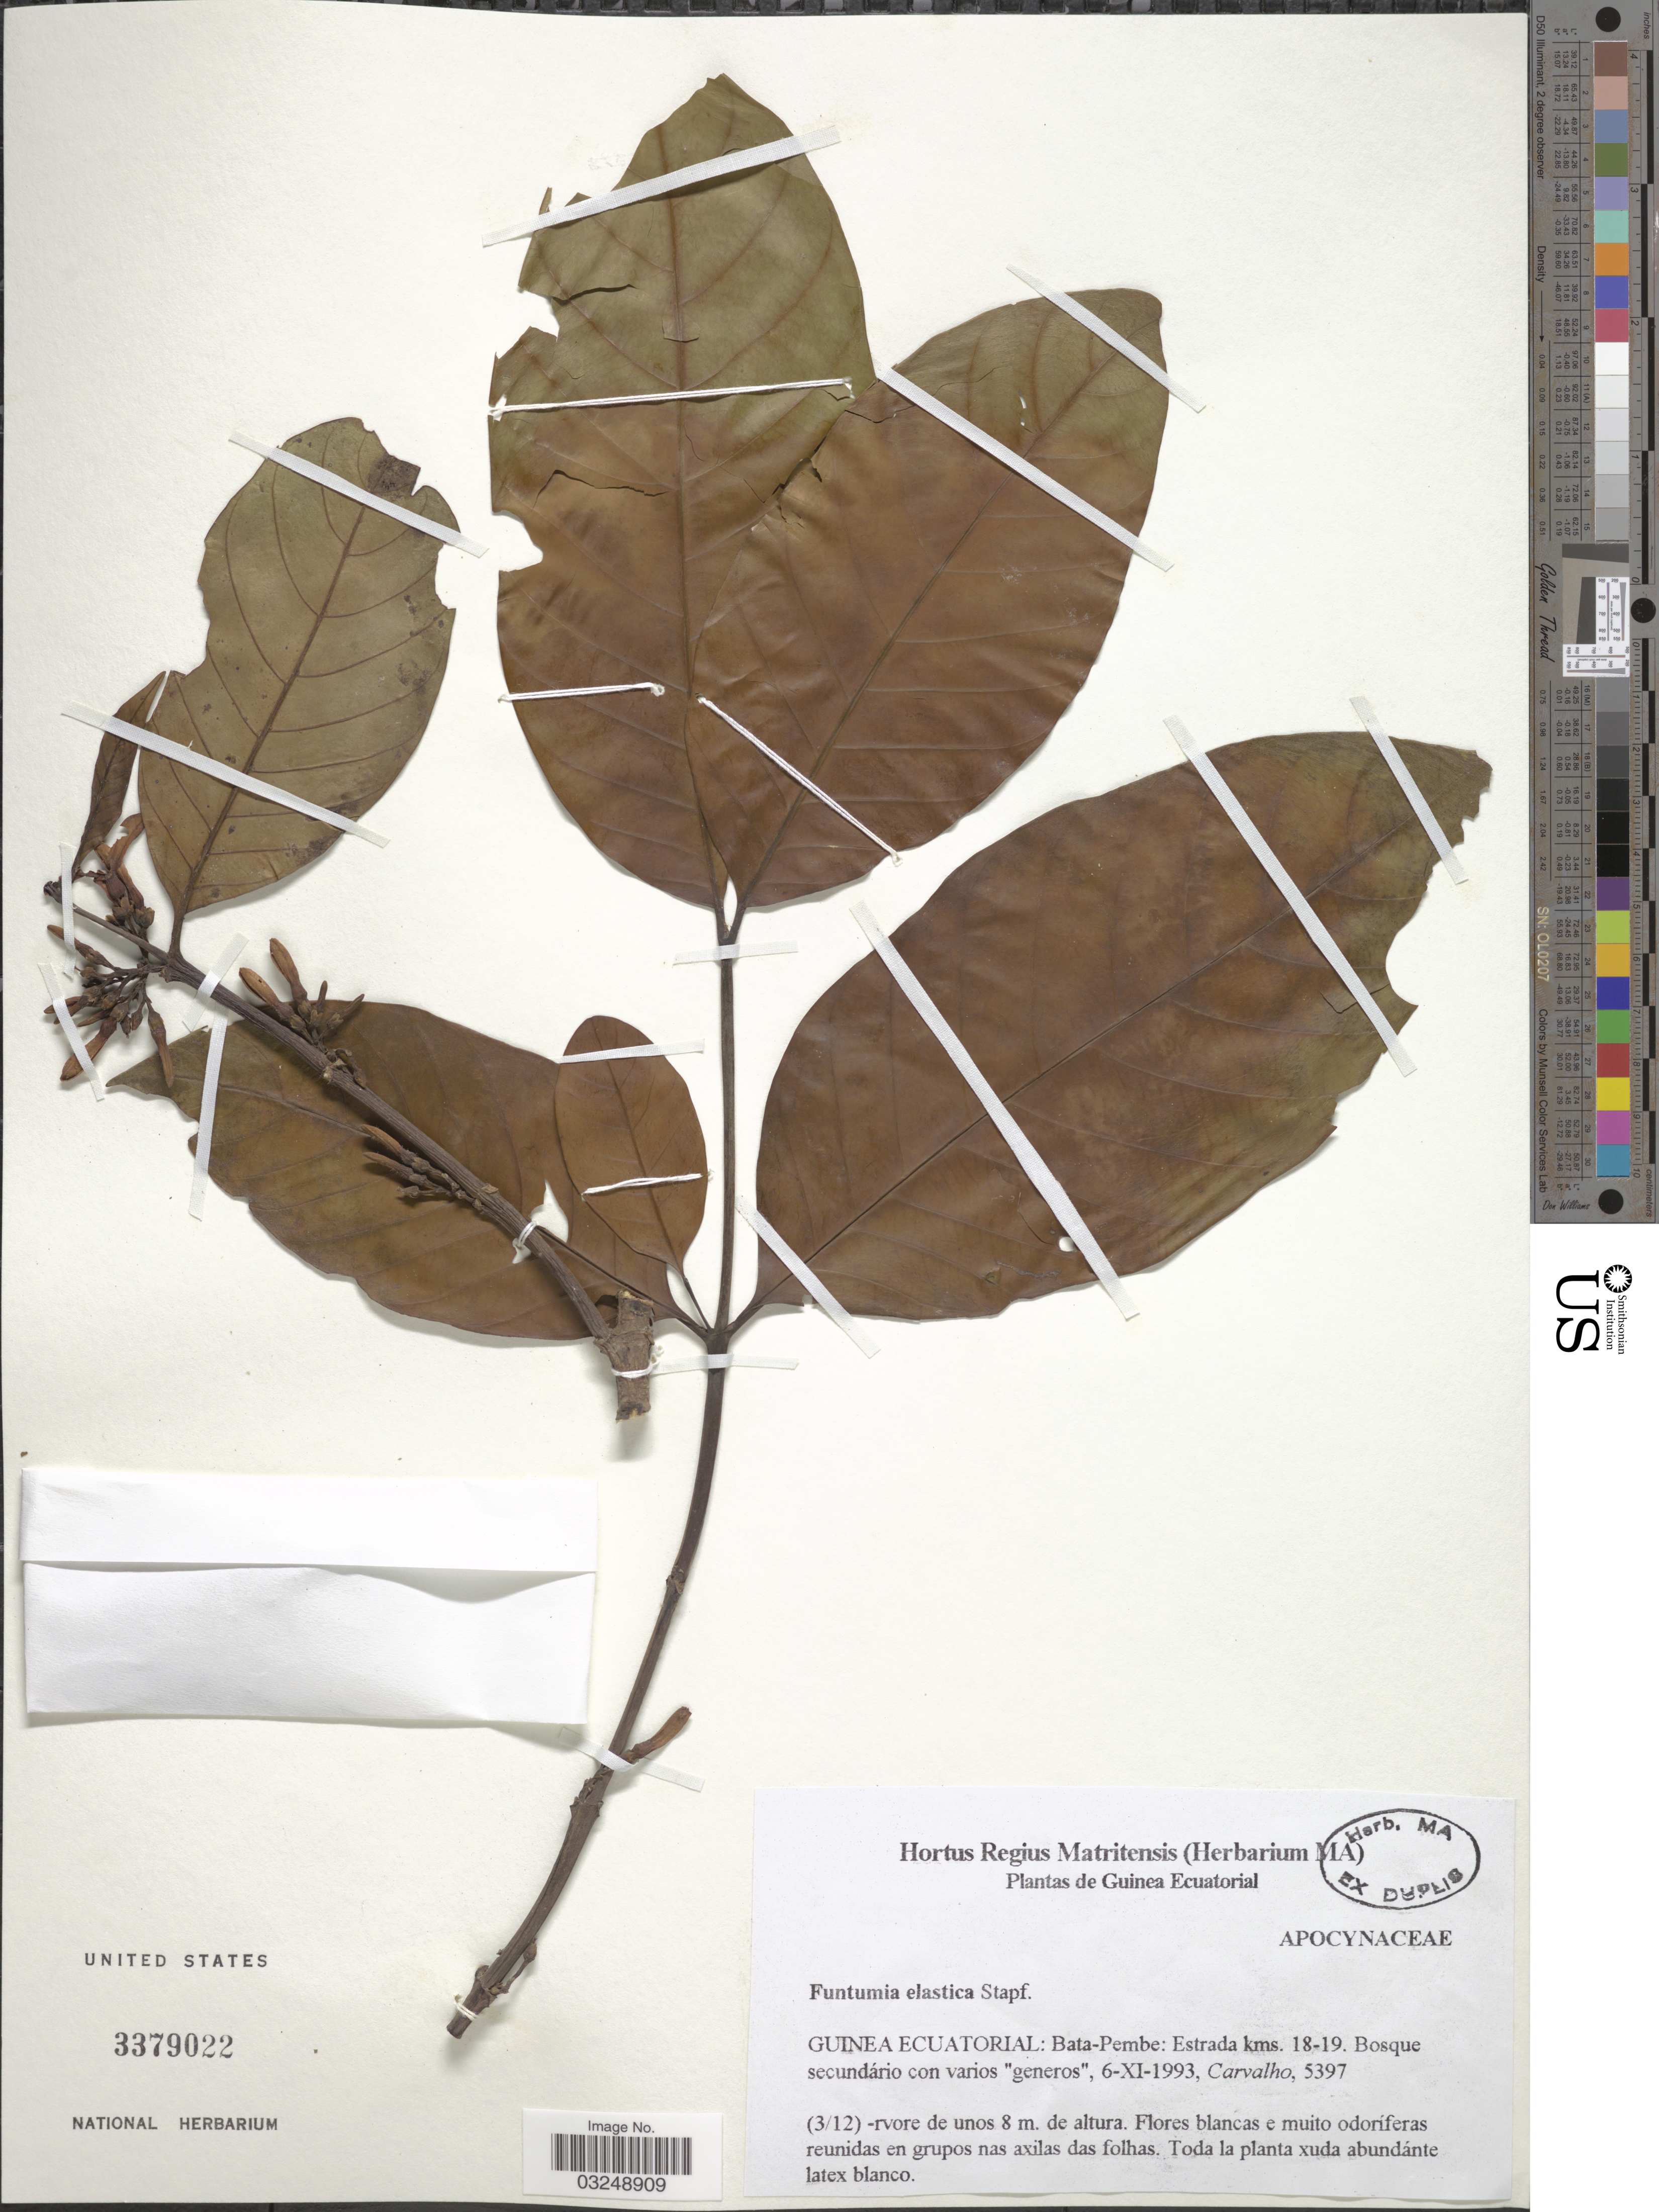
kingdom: Plantae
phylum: Tracheophyta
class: Magnoliopsida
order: Gentianales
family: Apocynaceae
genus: Funtumia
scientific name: Funtumia elastica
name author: Stapf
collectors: Carvalho, --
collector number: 5397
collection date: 1993-11-06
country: Equatorial Guinea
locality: Guinea Ecuatorial: Bata-Pembe: Estrada kms. 18-19.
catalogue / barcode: US 3379022